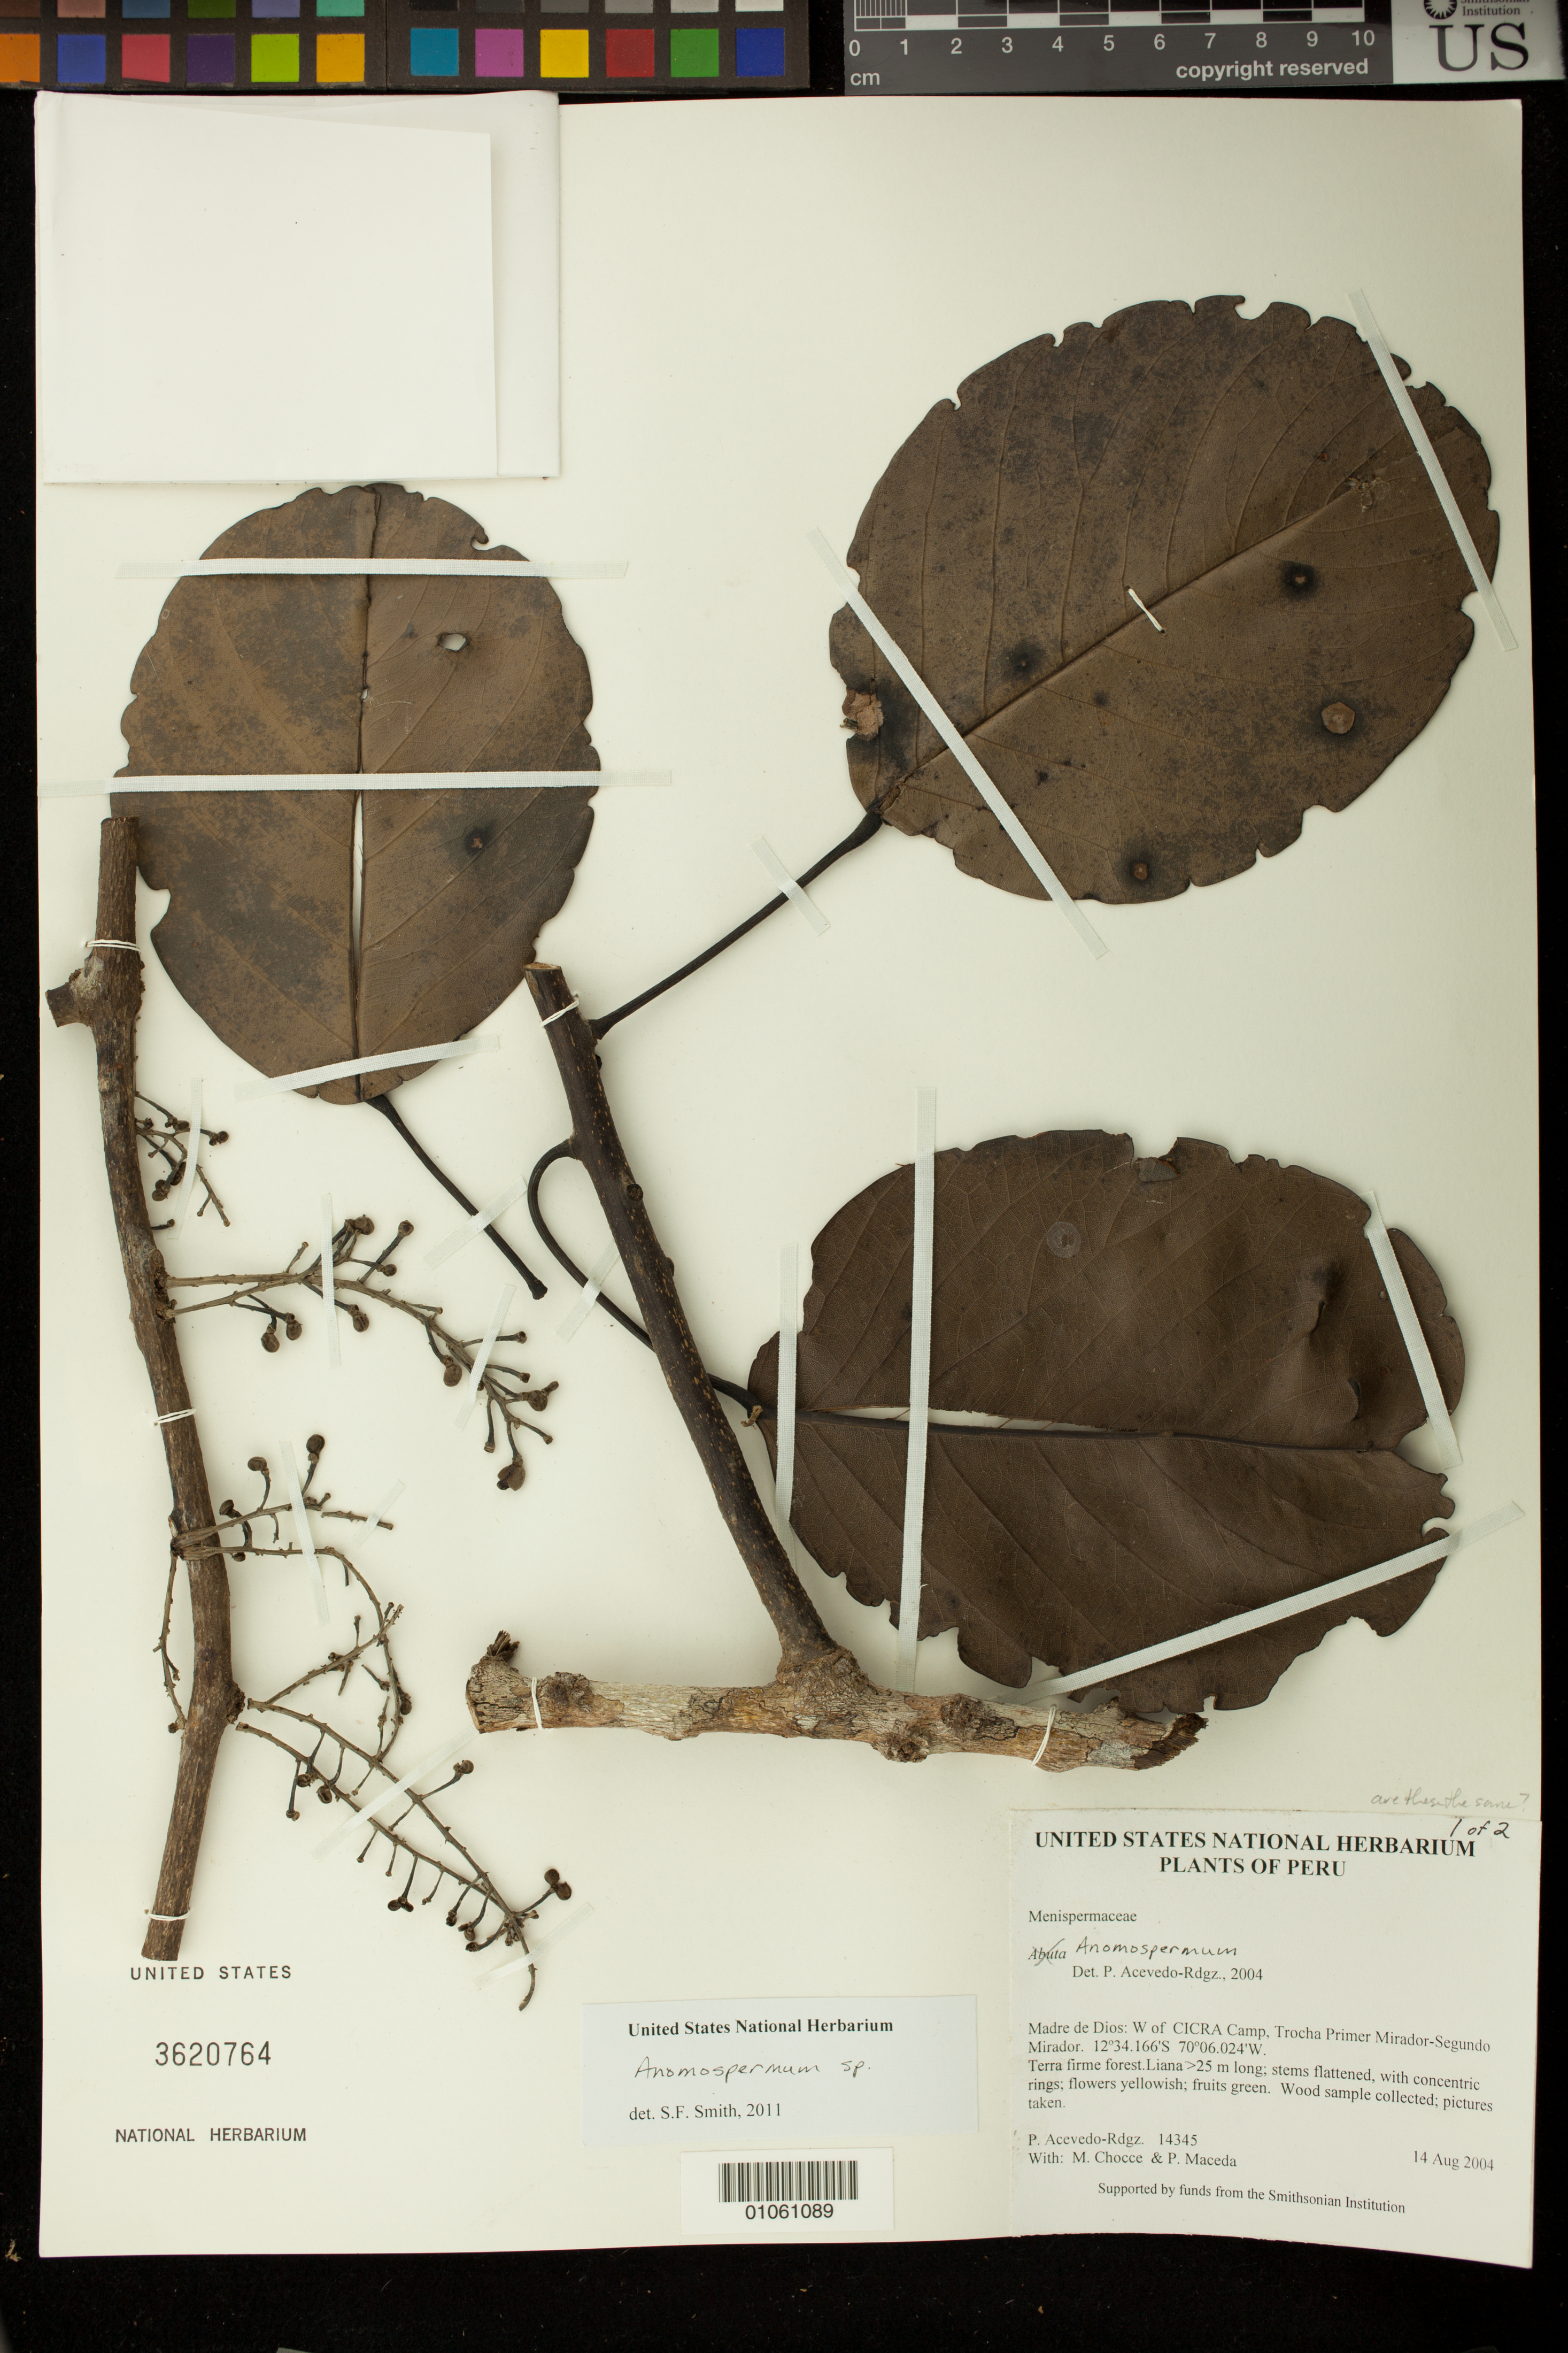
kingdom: Plantae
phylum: Tracheophyta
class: Magnoliopsida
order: Ranunculales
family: Menispermaceae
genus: Telitoxicum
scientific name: Telitoxicum sp.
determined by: Ortíz A., R.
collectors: P. Acevedo-Rodr., M. Chocce & P. Maceda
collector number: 14345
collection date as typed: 14 Aug 2004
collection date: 2004-08-14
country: Peru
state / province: Madre de Dios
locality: Madre de Dios: W of CICRA Camp, Trocha Primer Mirador-Segundo Mirador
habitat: Terra firme forest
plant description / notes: K, MO, P, B, US, NY, MICH, GH, F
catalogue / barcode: US 3620764